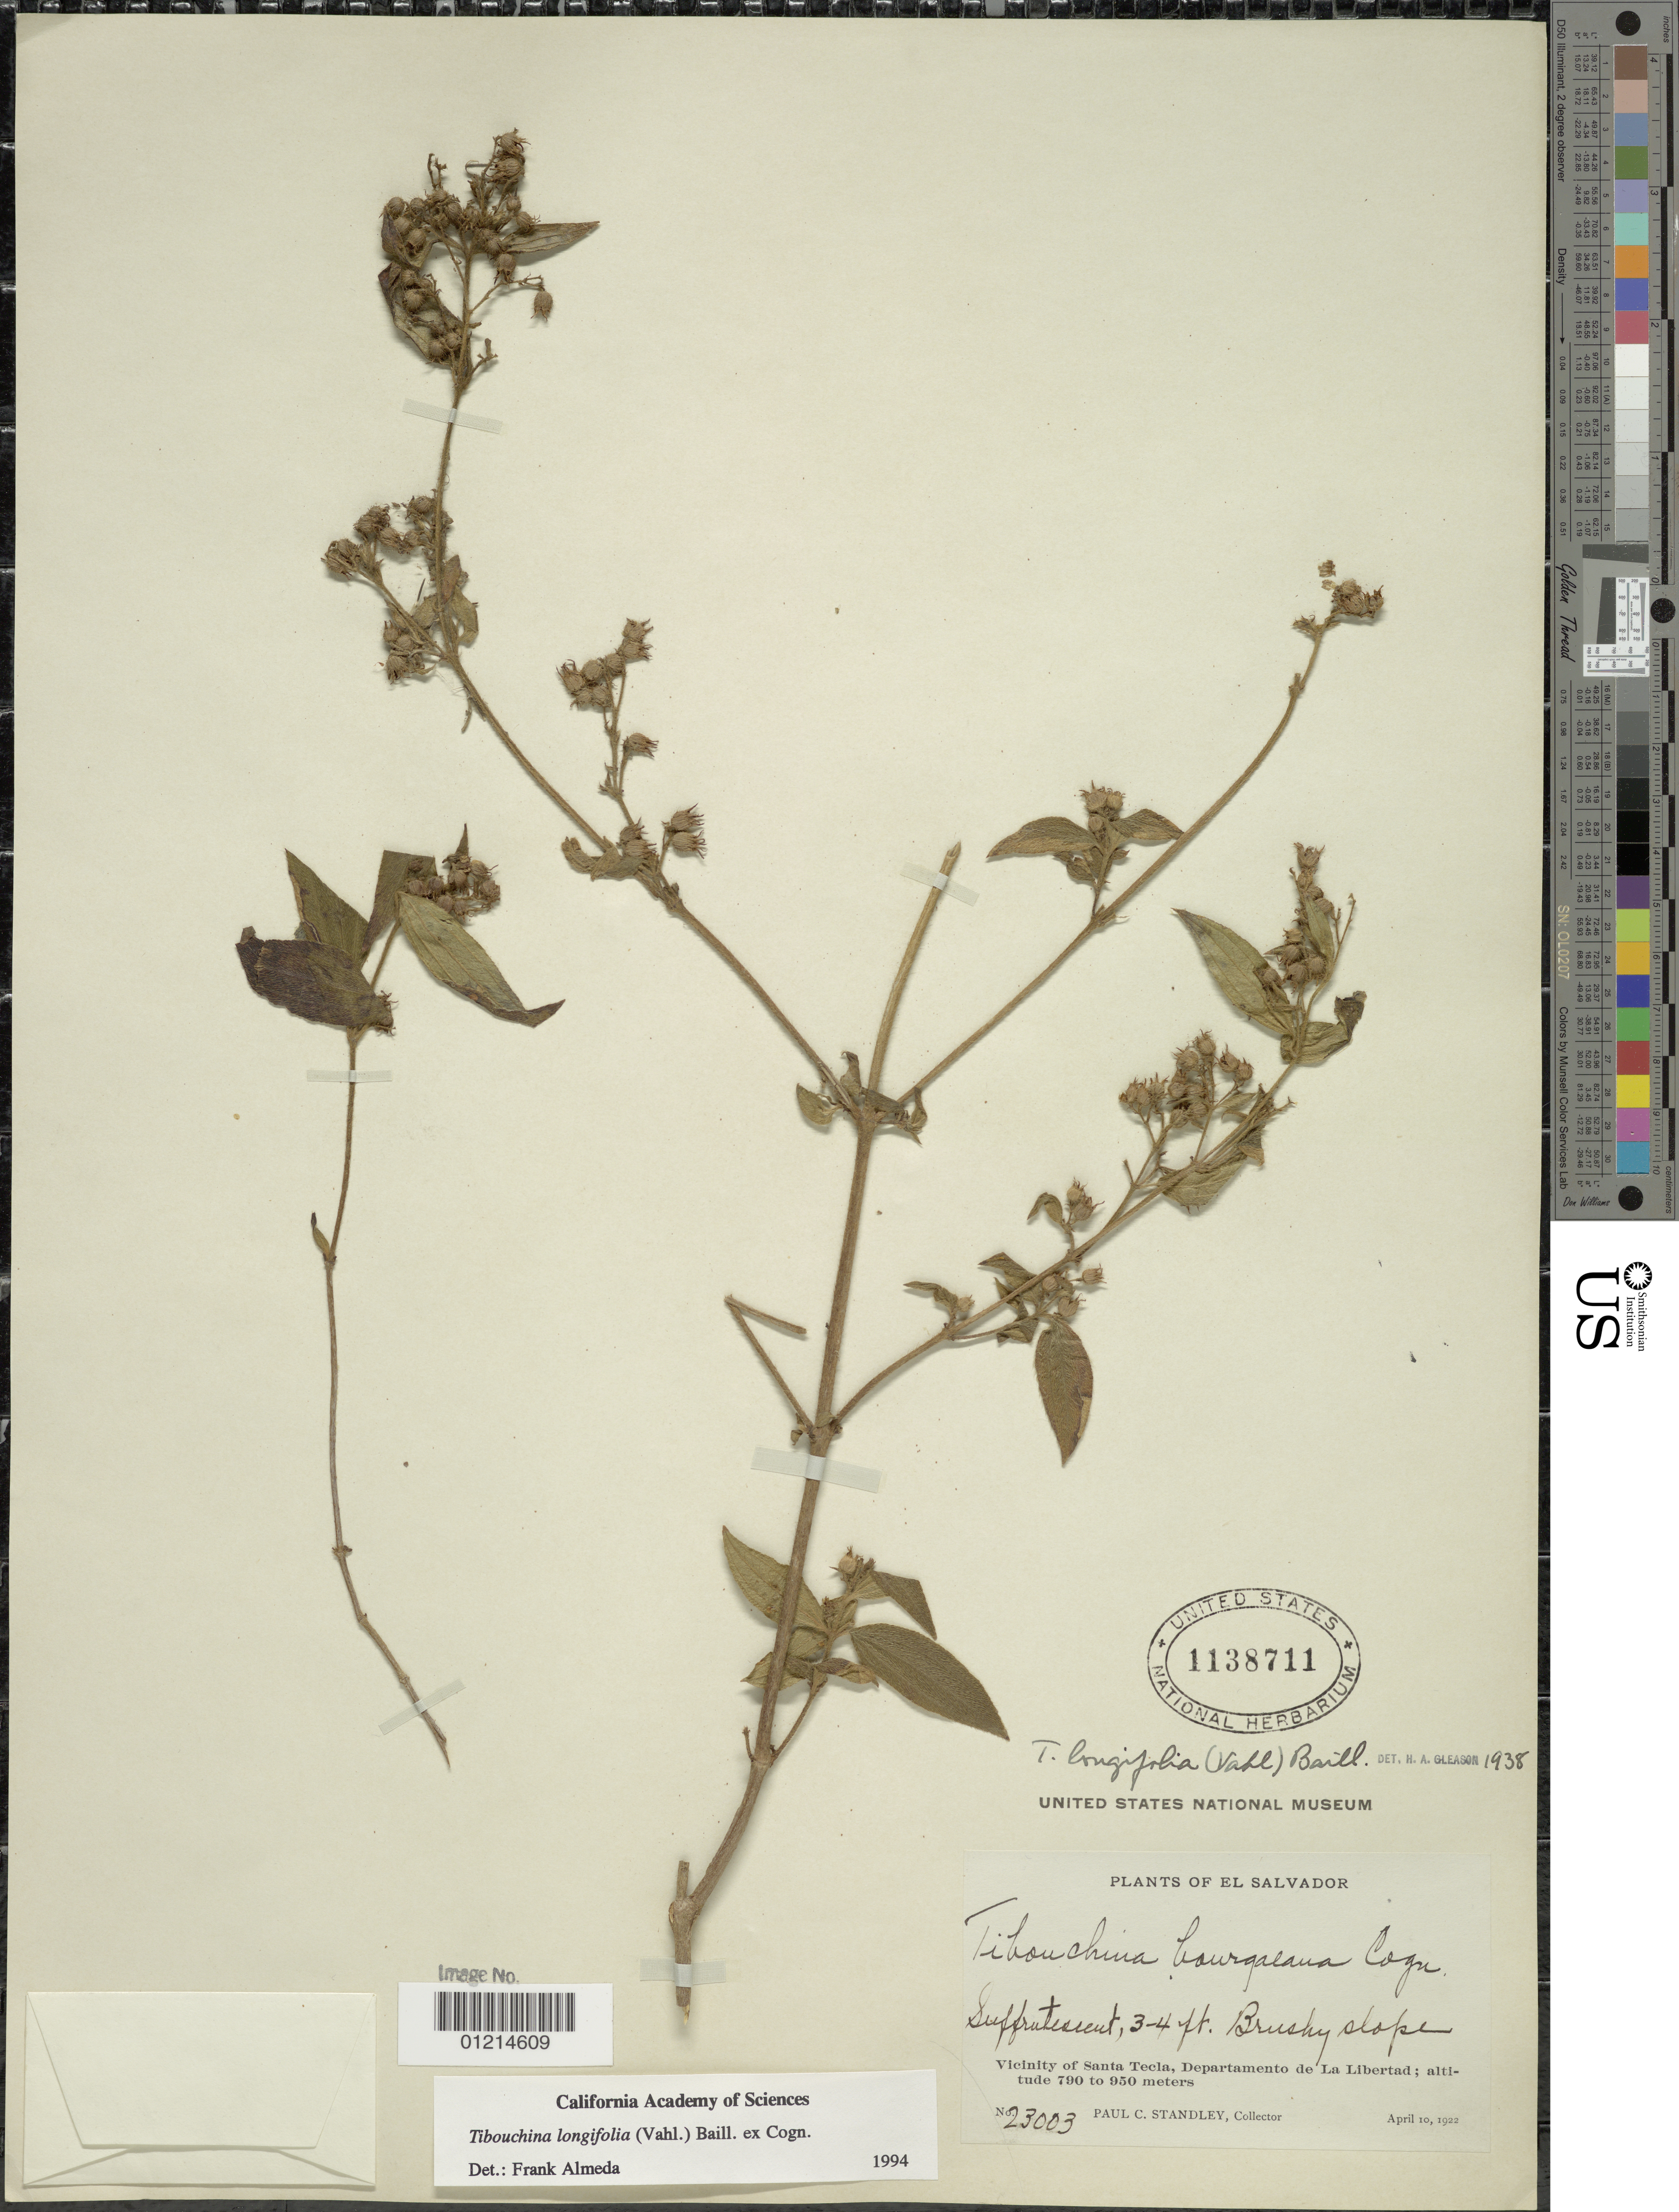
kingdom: Plantae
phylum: Tracheophyta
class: Magnoliopsida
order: Myrtales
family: Melastomataceae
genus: Chaetogastra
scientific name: Chaetogastra longifolia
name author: (Vahl) DC.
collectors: P. C. Standley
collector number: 23003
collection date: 1922-04-10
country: El Salvador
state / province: La Libertad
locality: Vicinity of Santa Tecla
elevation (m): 790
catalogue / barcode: US 1138711